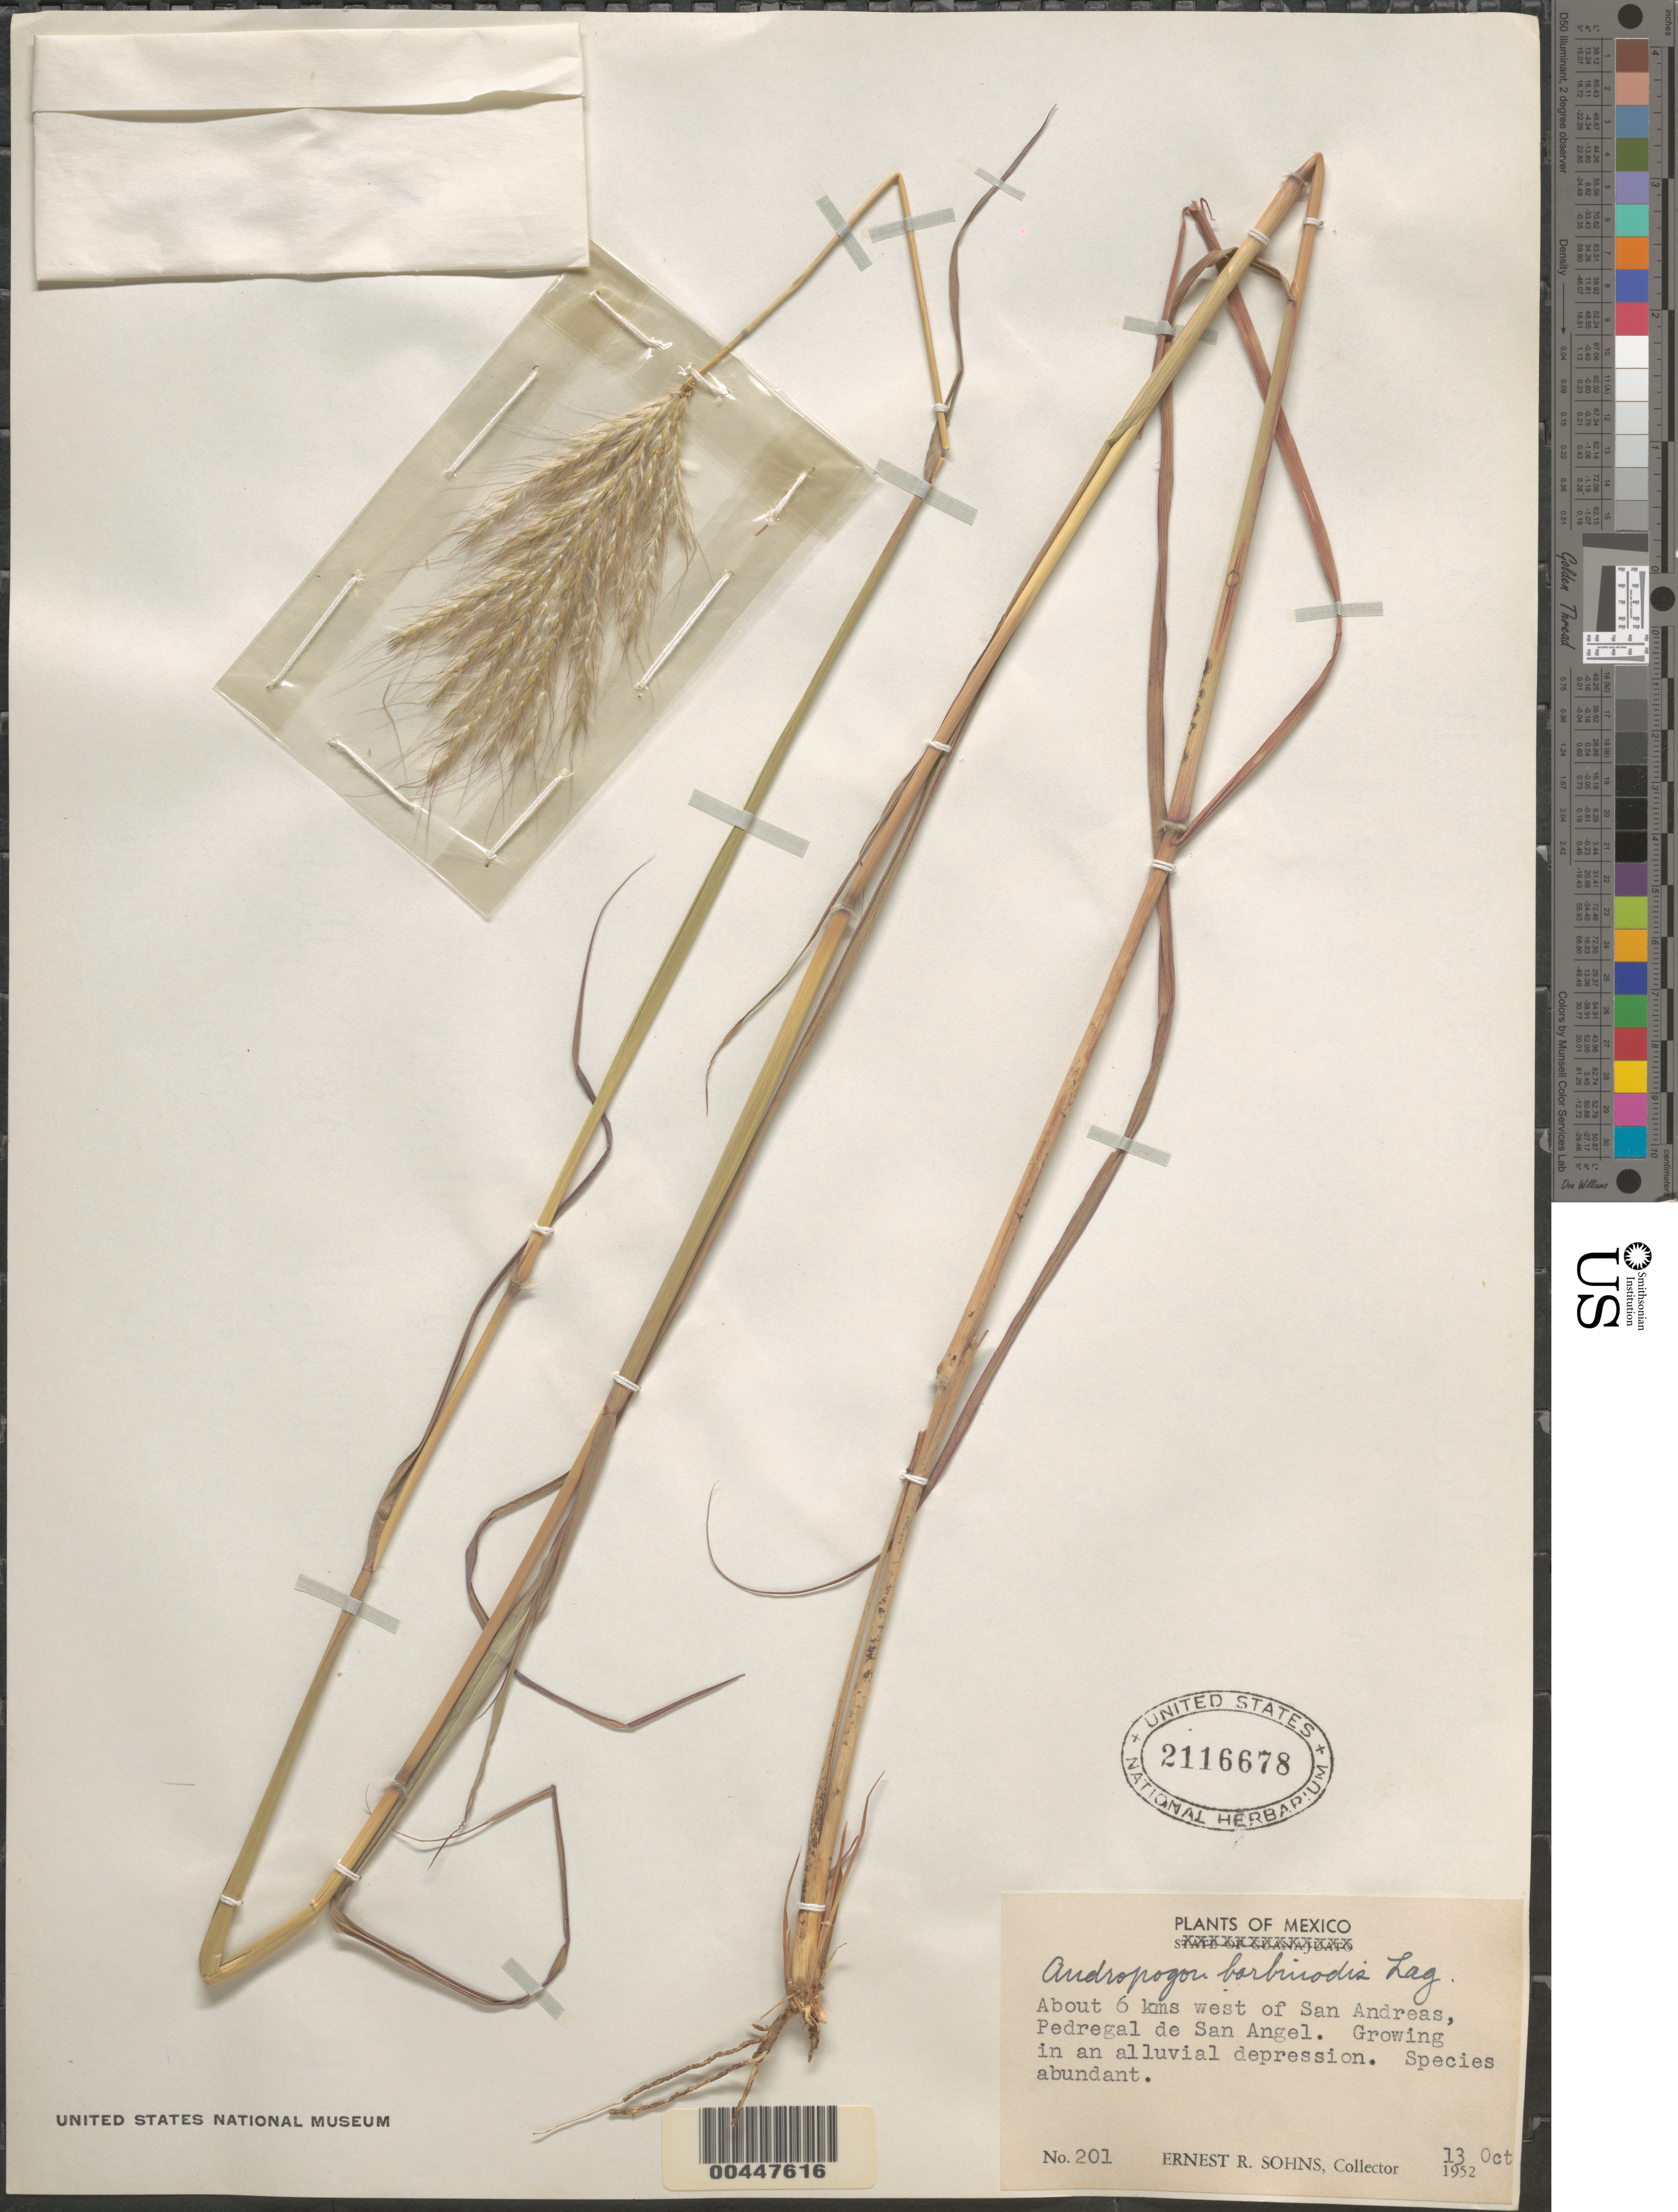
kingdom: Plantae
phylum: Tracheophyta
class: Liliopsida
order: Poales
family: Poaceae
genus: Andropogon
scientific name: Andropogon barbinodis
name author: Lag.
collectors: E. R. Sohns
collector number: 201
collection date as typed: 13 Oct 1952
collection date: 1952-10-13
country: Mexico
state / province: Distrito Federal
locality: About 6 km W of San Andreas, Pedregal de San Angel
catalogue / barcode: US 2116678